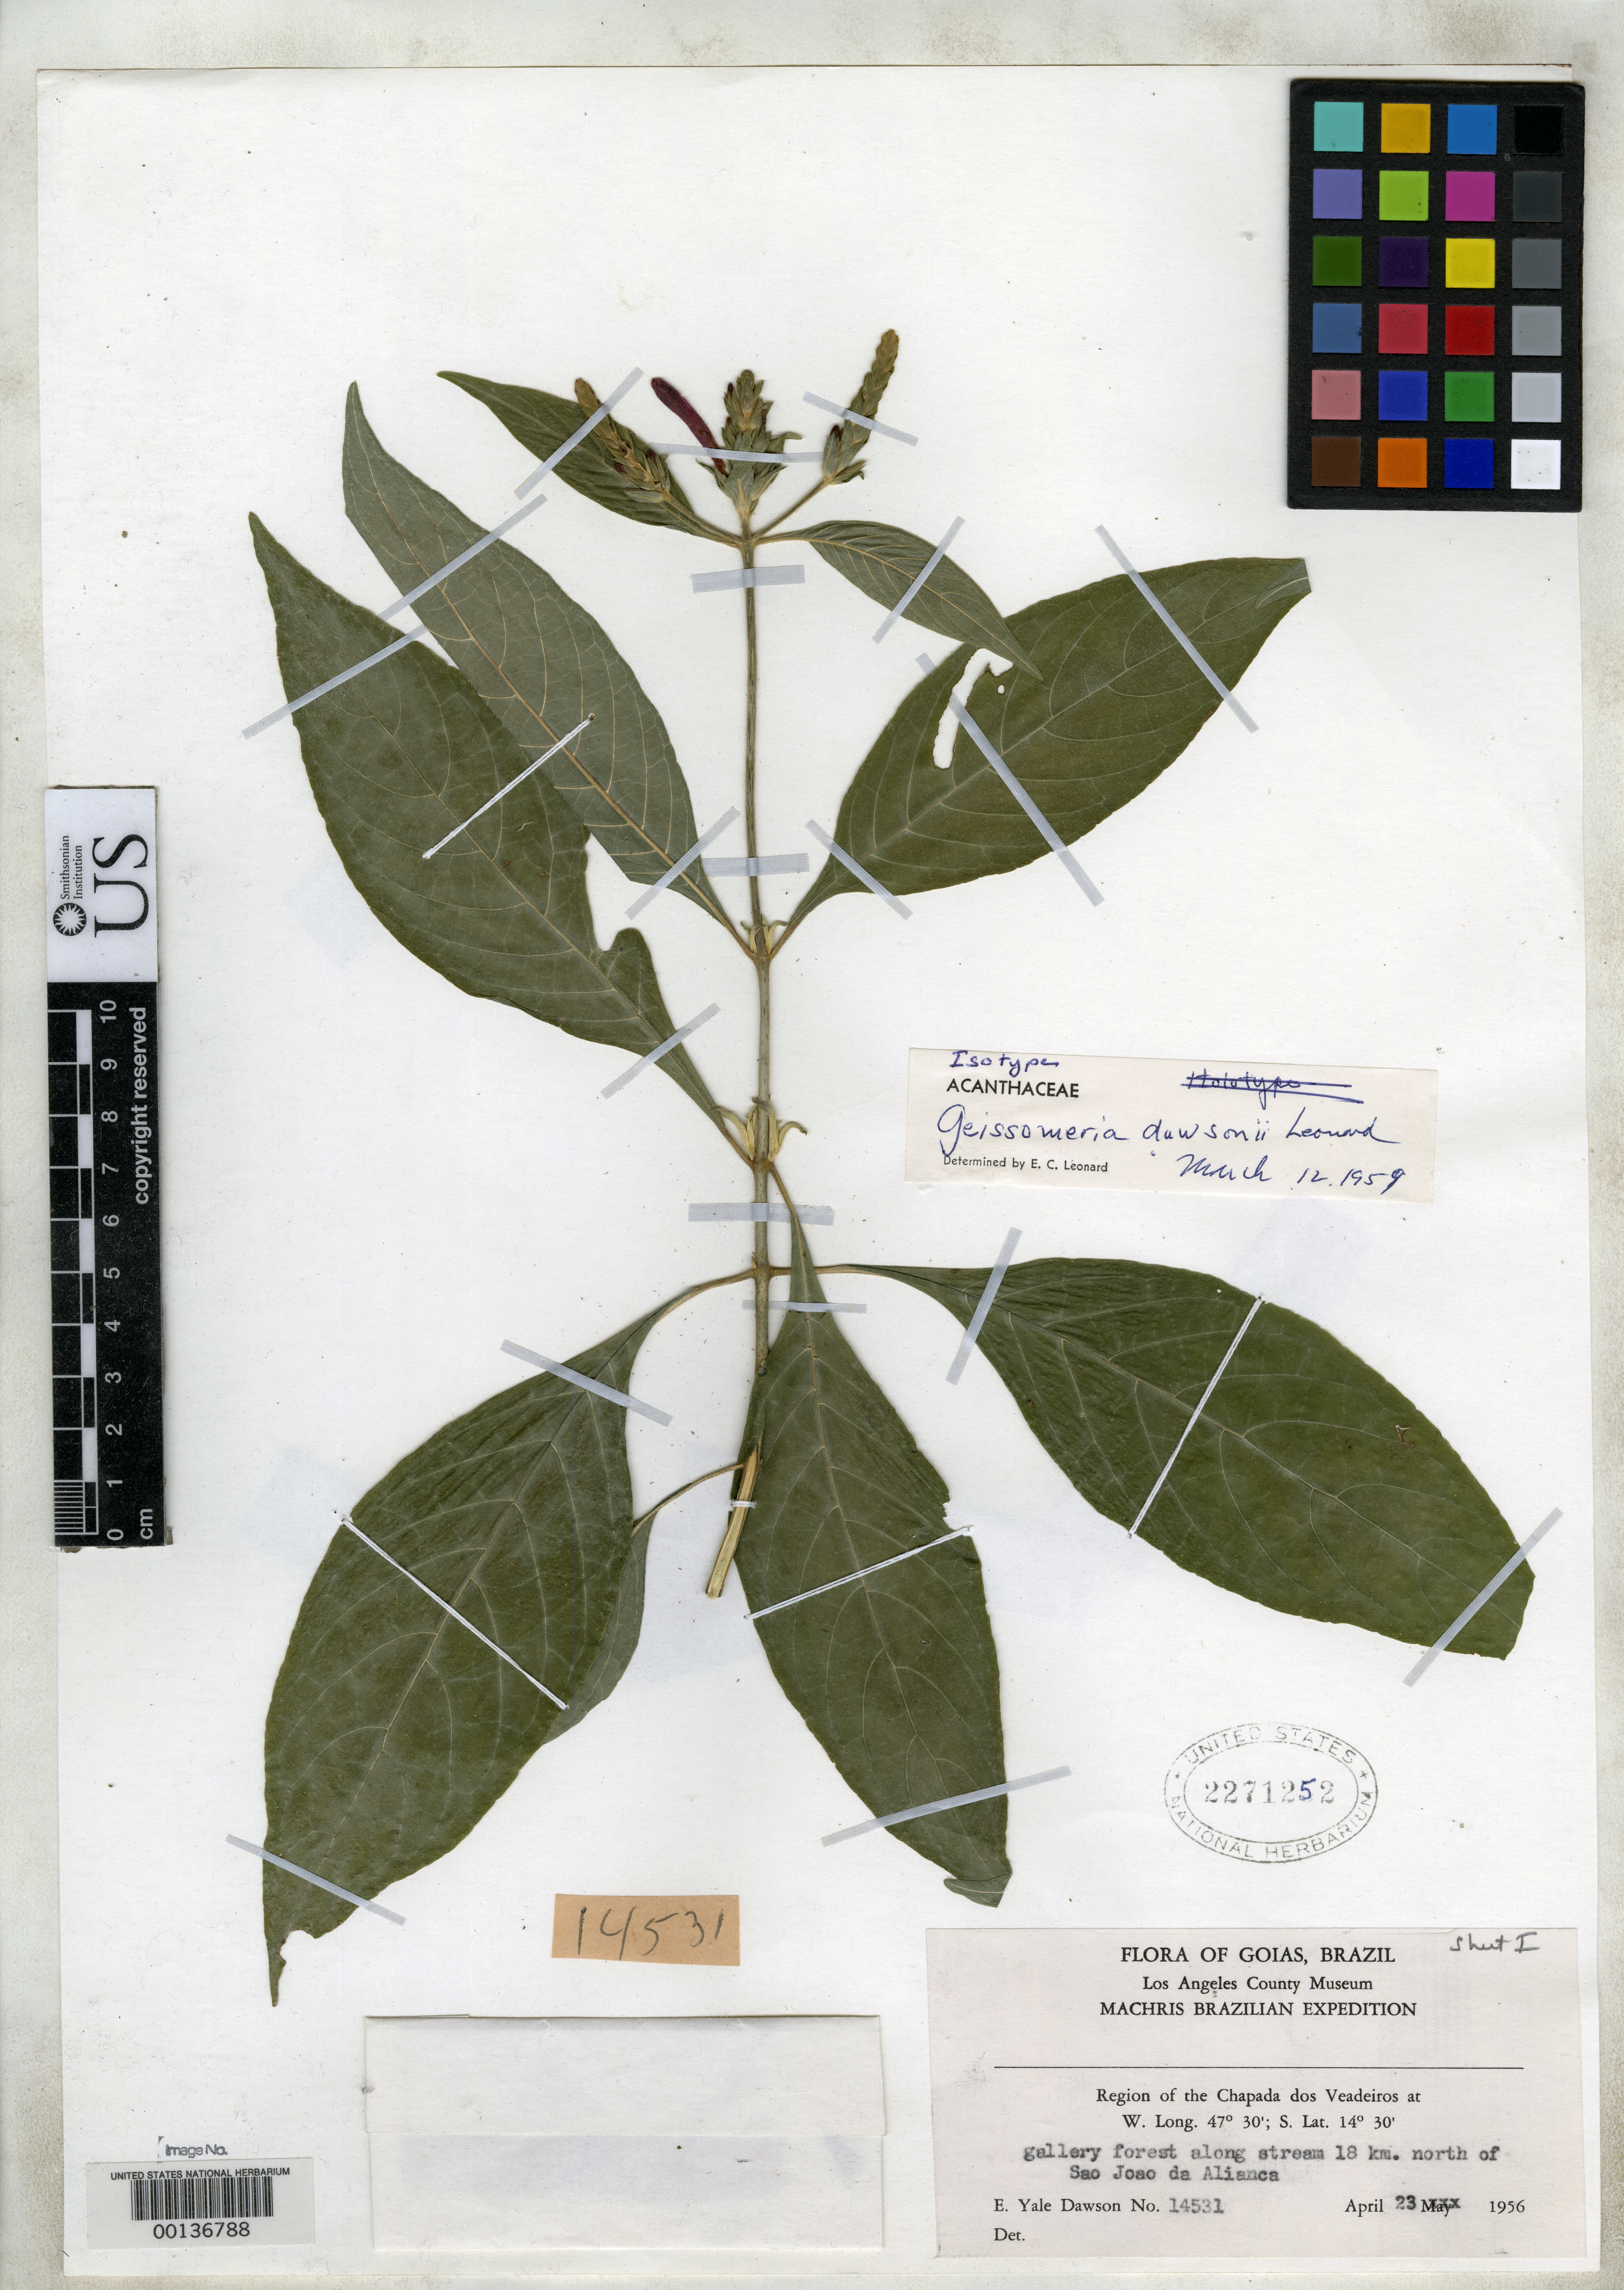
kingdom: Plantae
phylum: Tracheophyta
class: Magnoliopsida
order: Lamiales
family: Acanthaceae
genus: Geissomeria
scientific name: Geissomeria dawsonii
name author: Leonard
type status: Isotype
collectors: E. Y. Dawson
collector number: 14531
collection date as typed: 23 Apr 1956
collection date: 1956-04-23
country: Brazil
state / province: Goiás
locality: Inter Porto Imperial et Lunie, ad flum Tocantins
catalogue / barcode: US 2271252